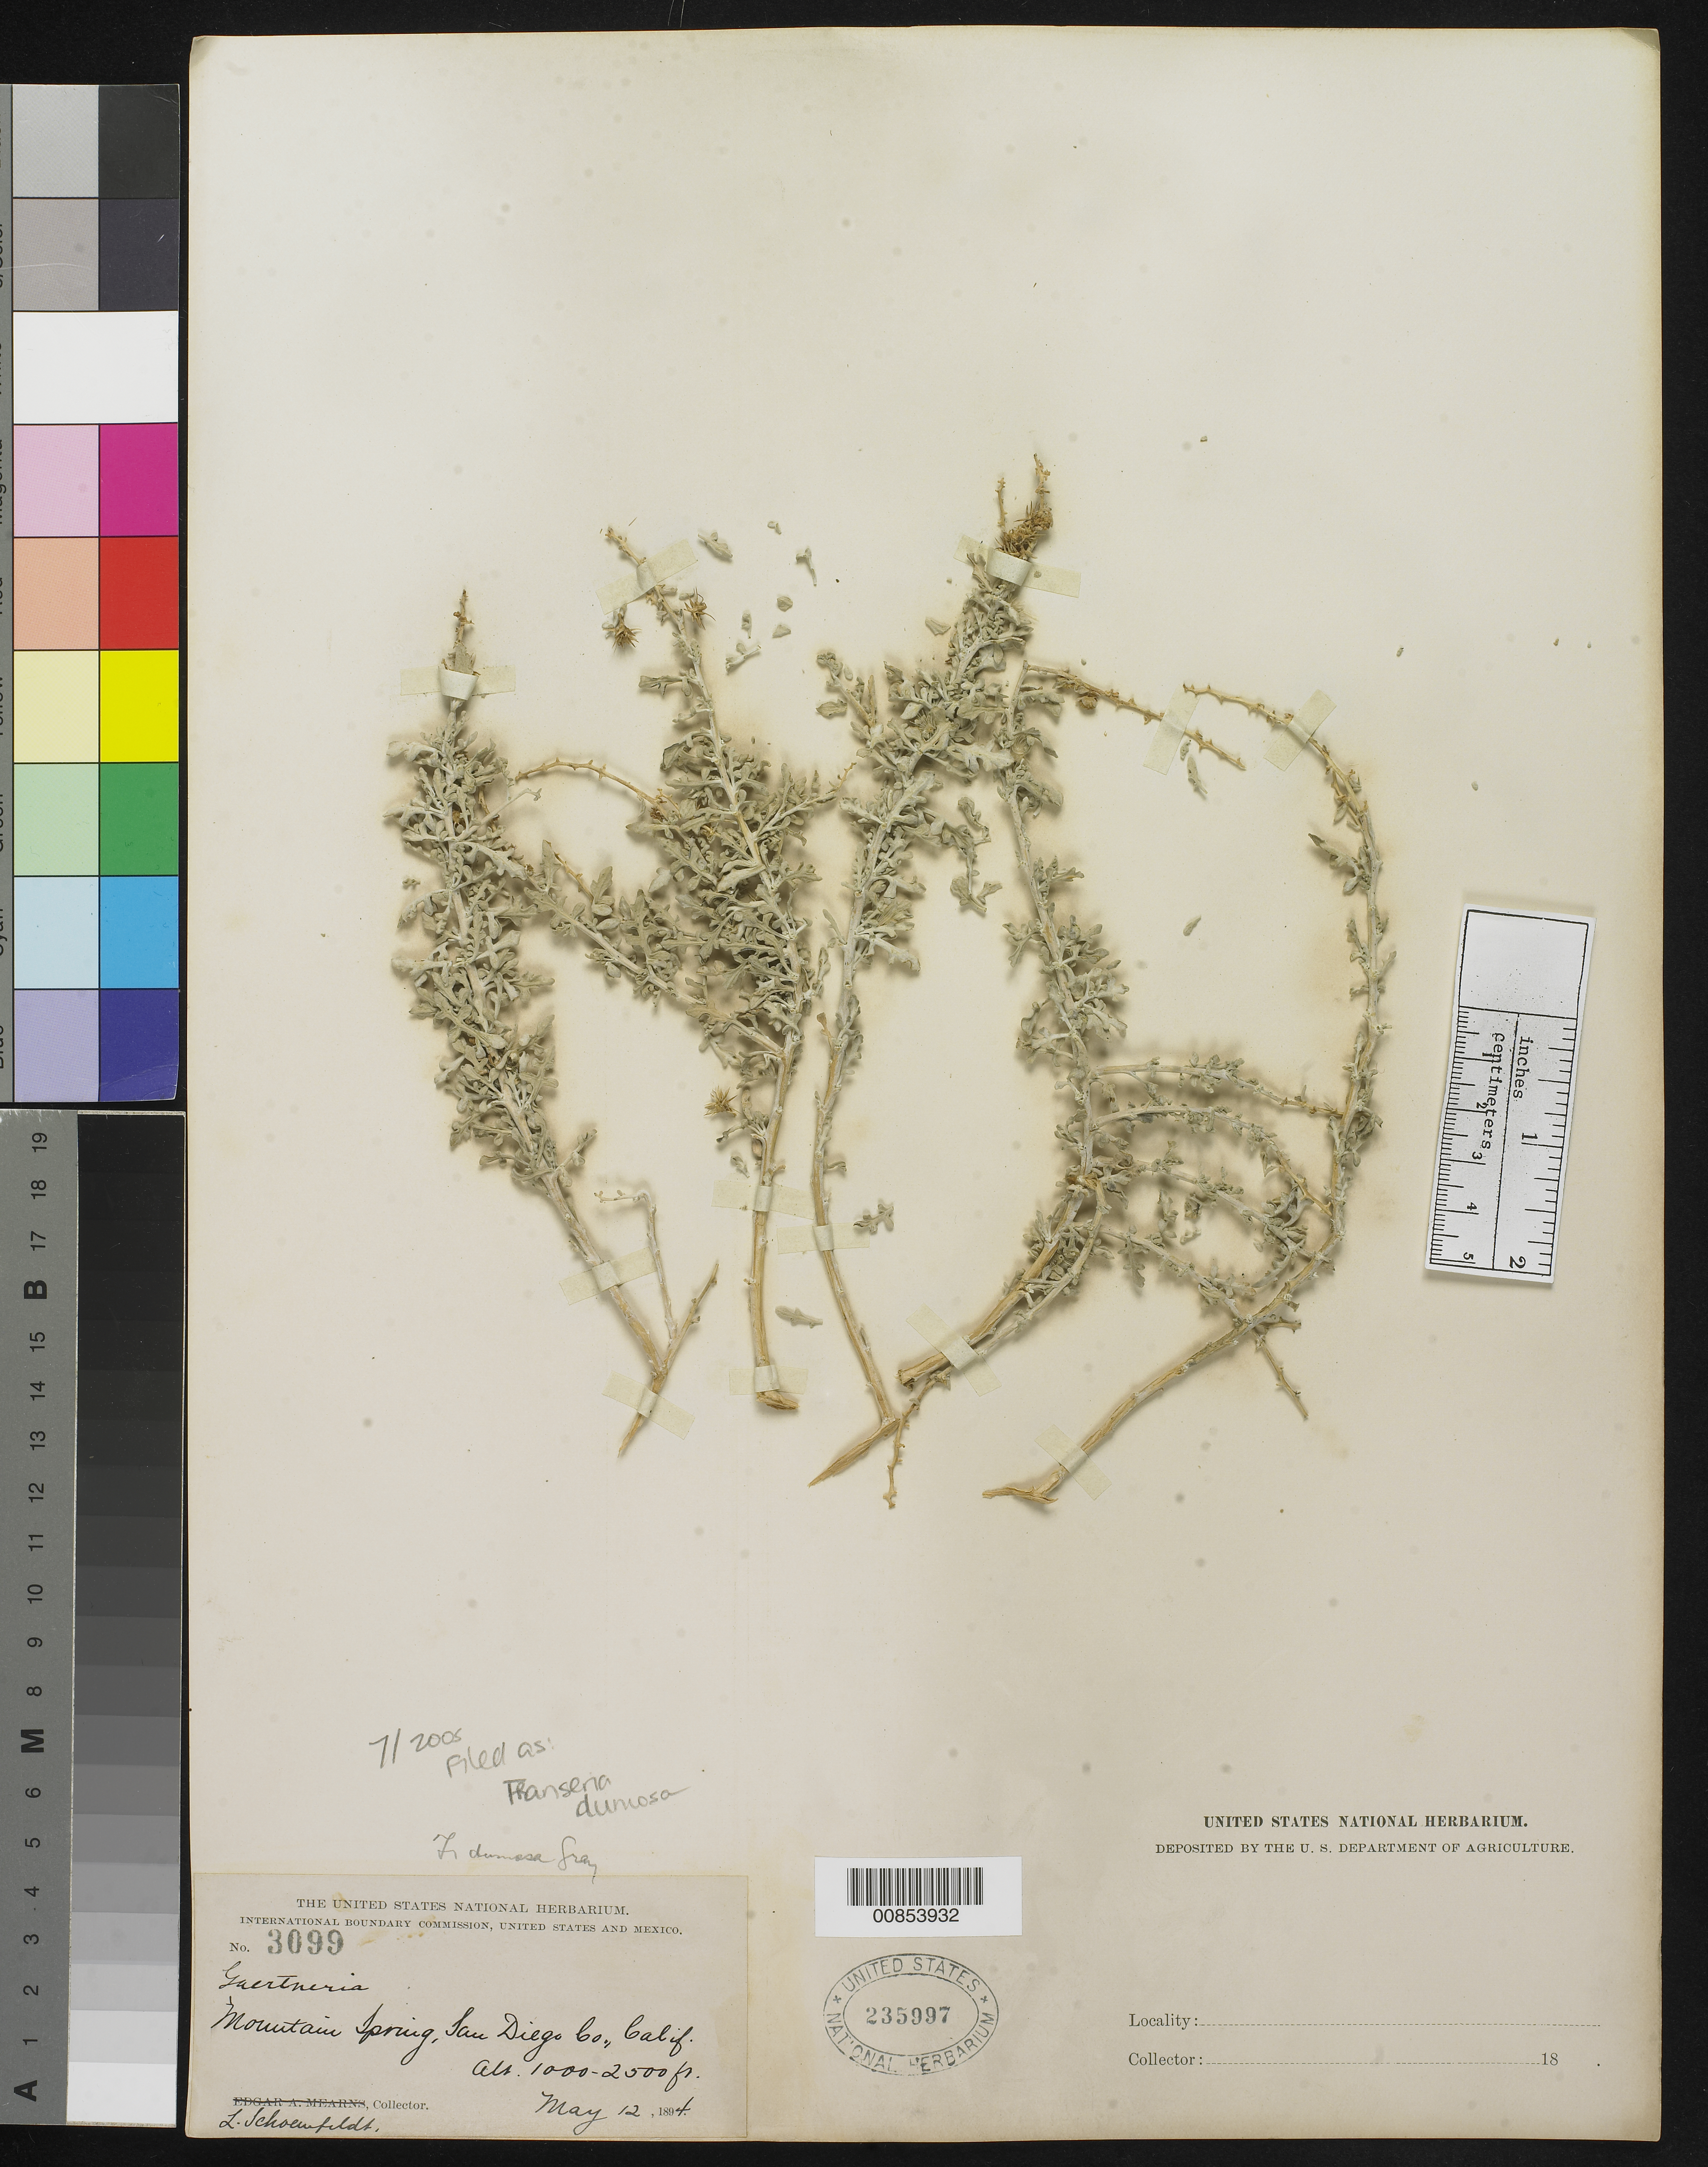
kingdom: Plantae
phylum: Tracheophyta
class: Magnoliopsida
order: Asterales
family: Asteraceae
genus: Franseria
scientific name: Franseria dumosa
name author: A. Gray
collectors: L. Schoenfeldt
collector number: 3099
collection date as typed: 12 May 1894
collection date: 1894-05-12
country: United States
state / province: California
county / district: San Diego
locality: Mountain Spring, San Diego County, California.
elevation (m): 305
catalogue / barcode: US 235997